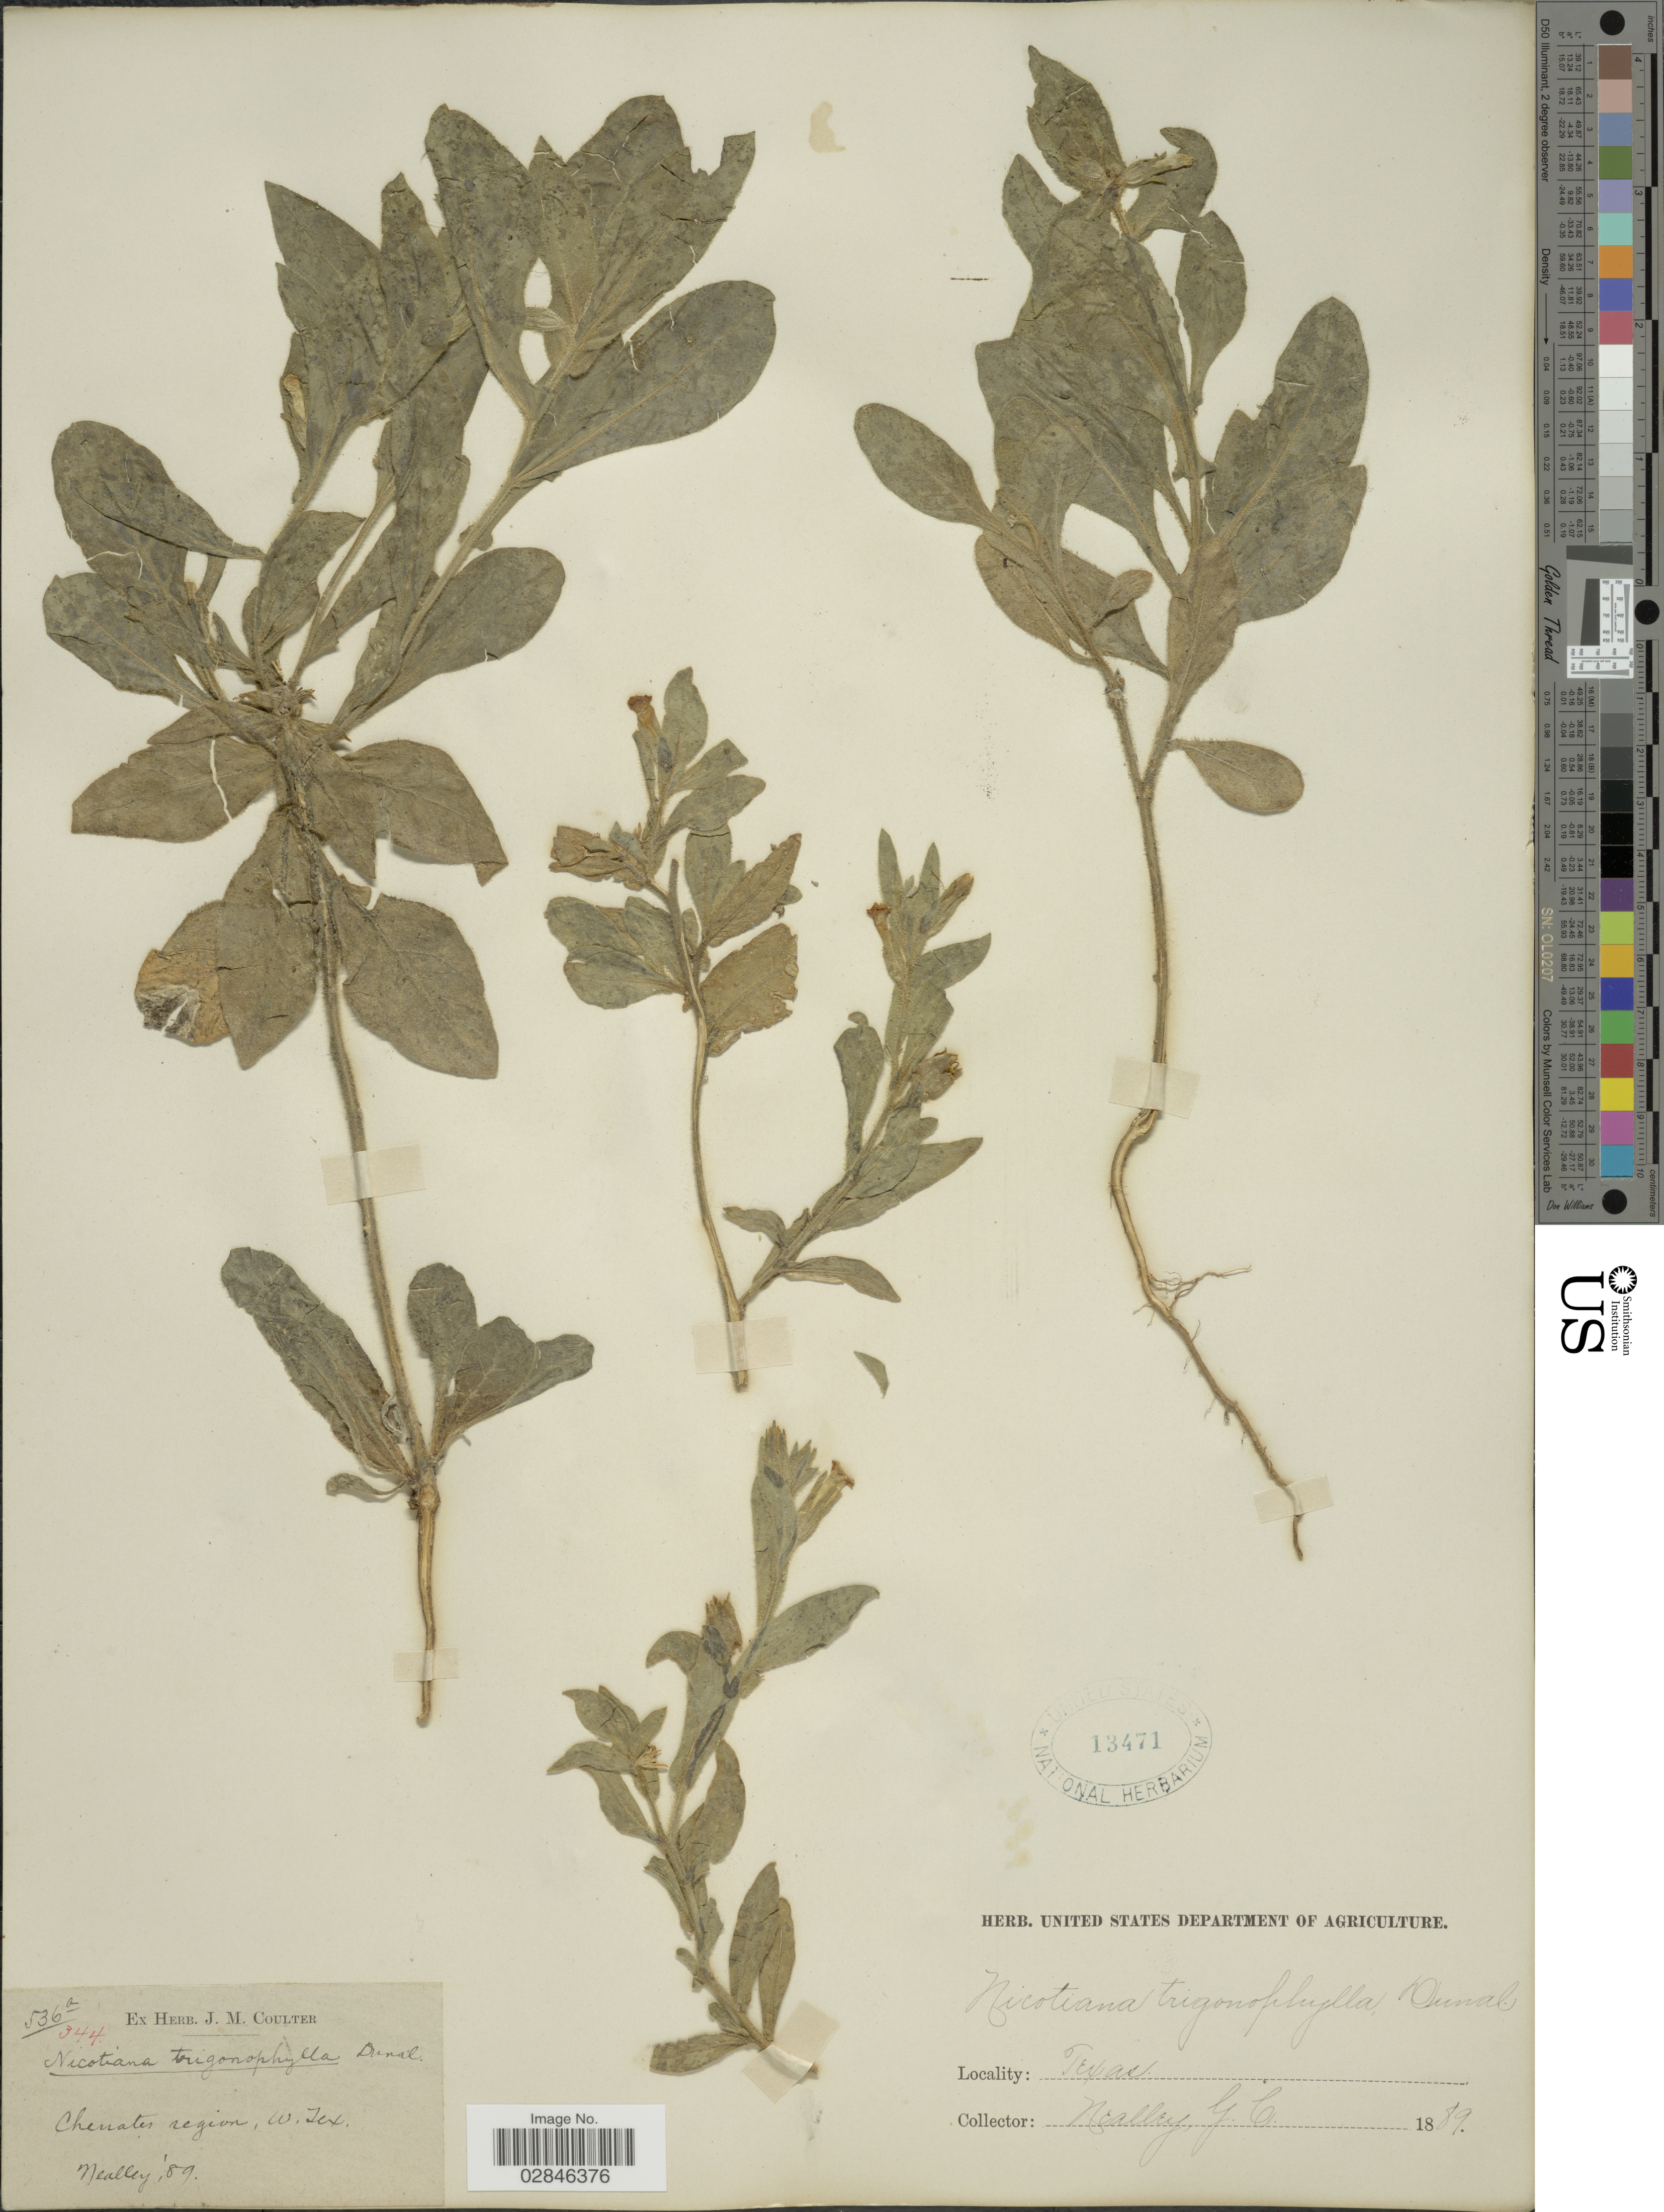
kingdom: Plantae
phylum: Tracheophyta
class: Magnoliopsida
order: Solanales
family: Solanaceae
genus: Nicotiana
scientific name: Nicotiana trigonophylla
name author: Dunal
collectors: G. C. Nealley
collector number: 536a/344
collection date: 1889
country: United States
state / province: Texas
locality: Chenates region, W. Tex.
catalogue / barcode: US 13471